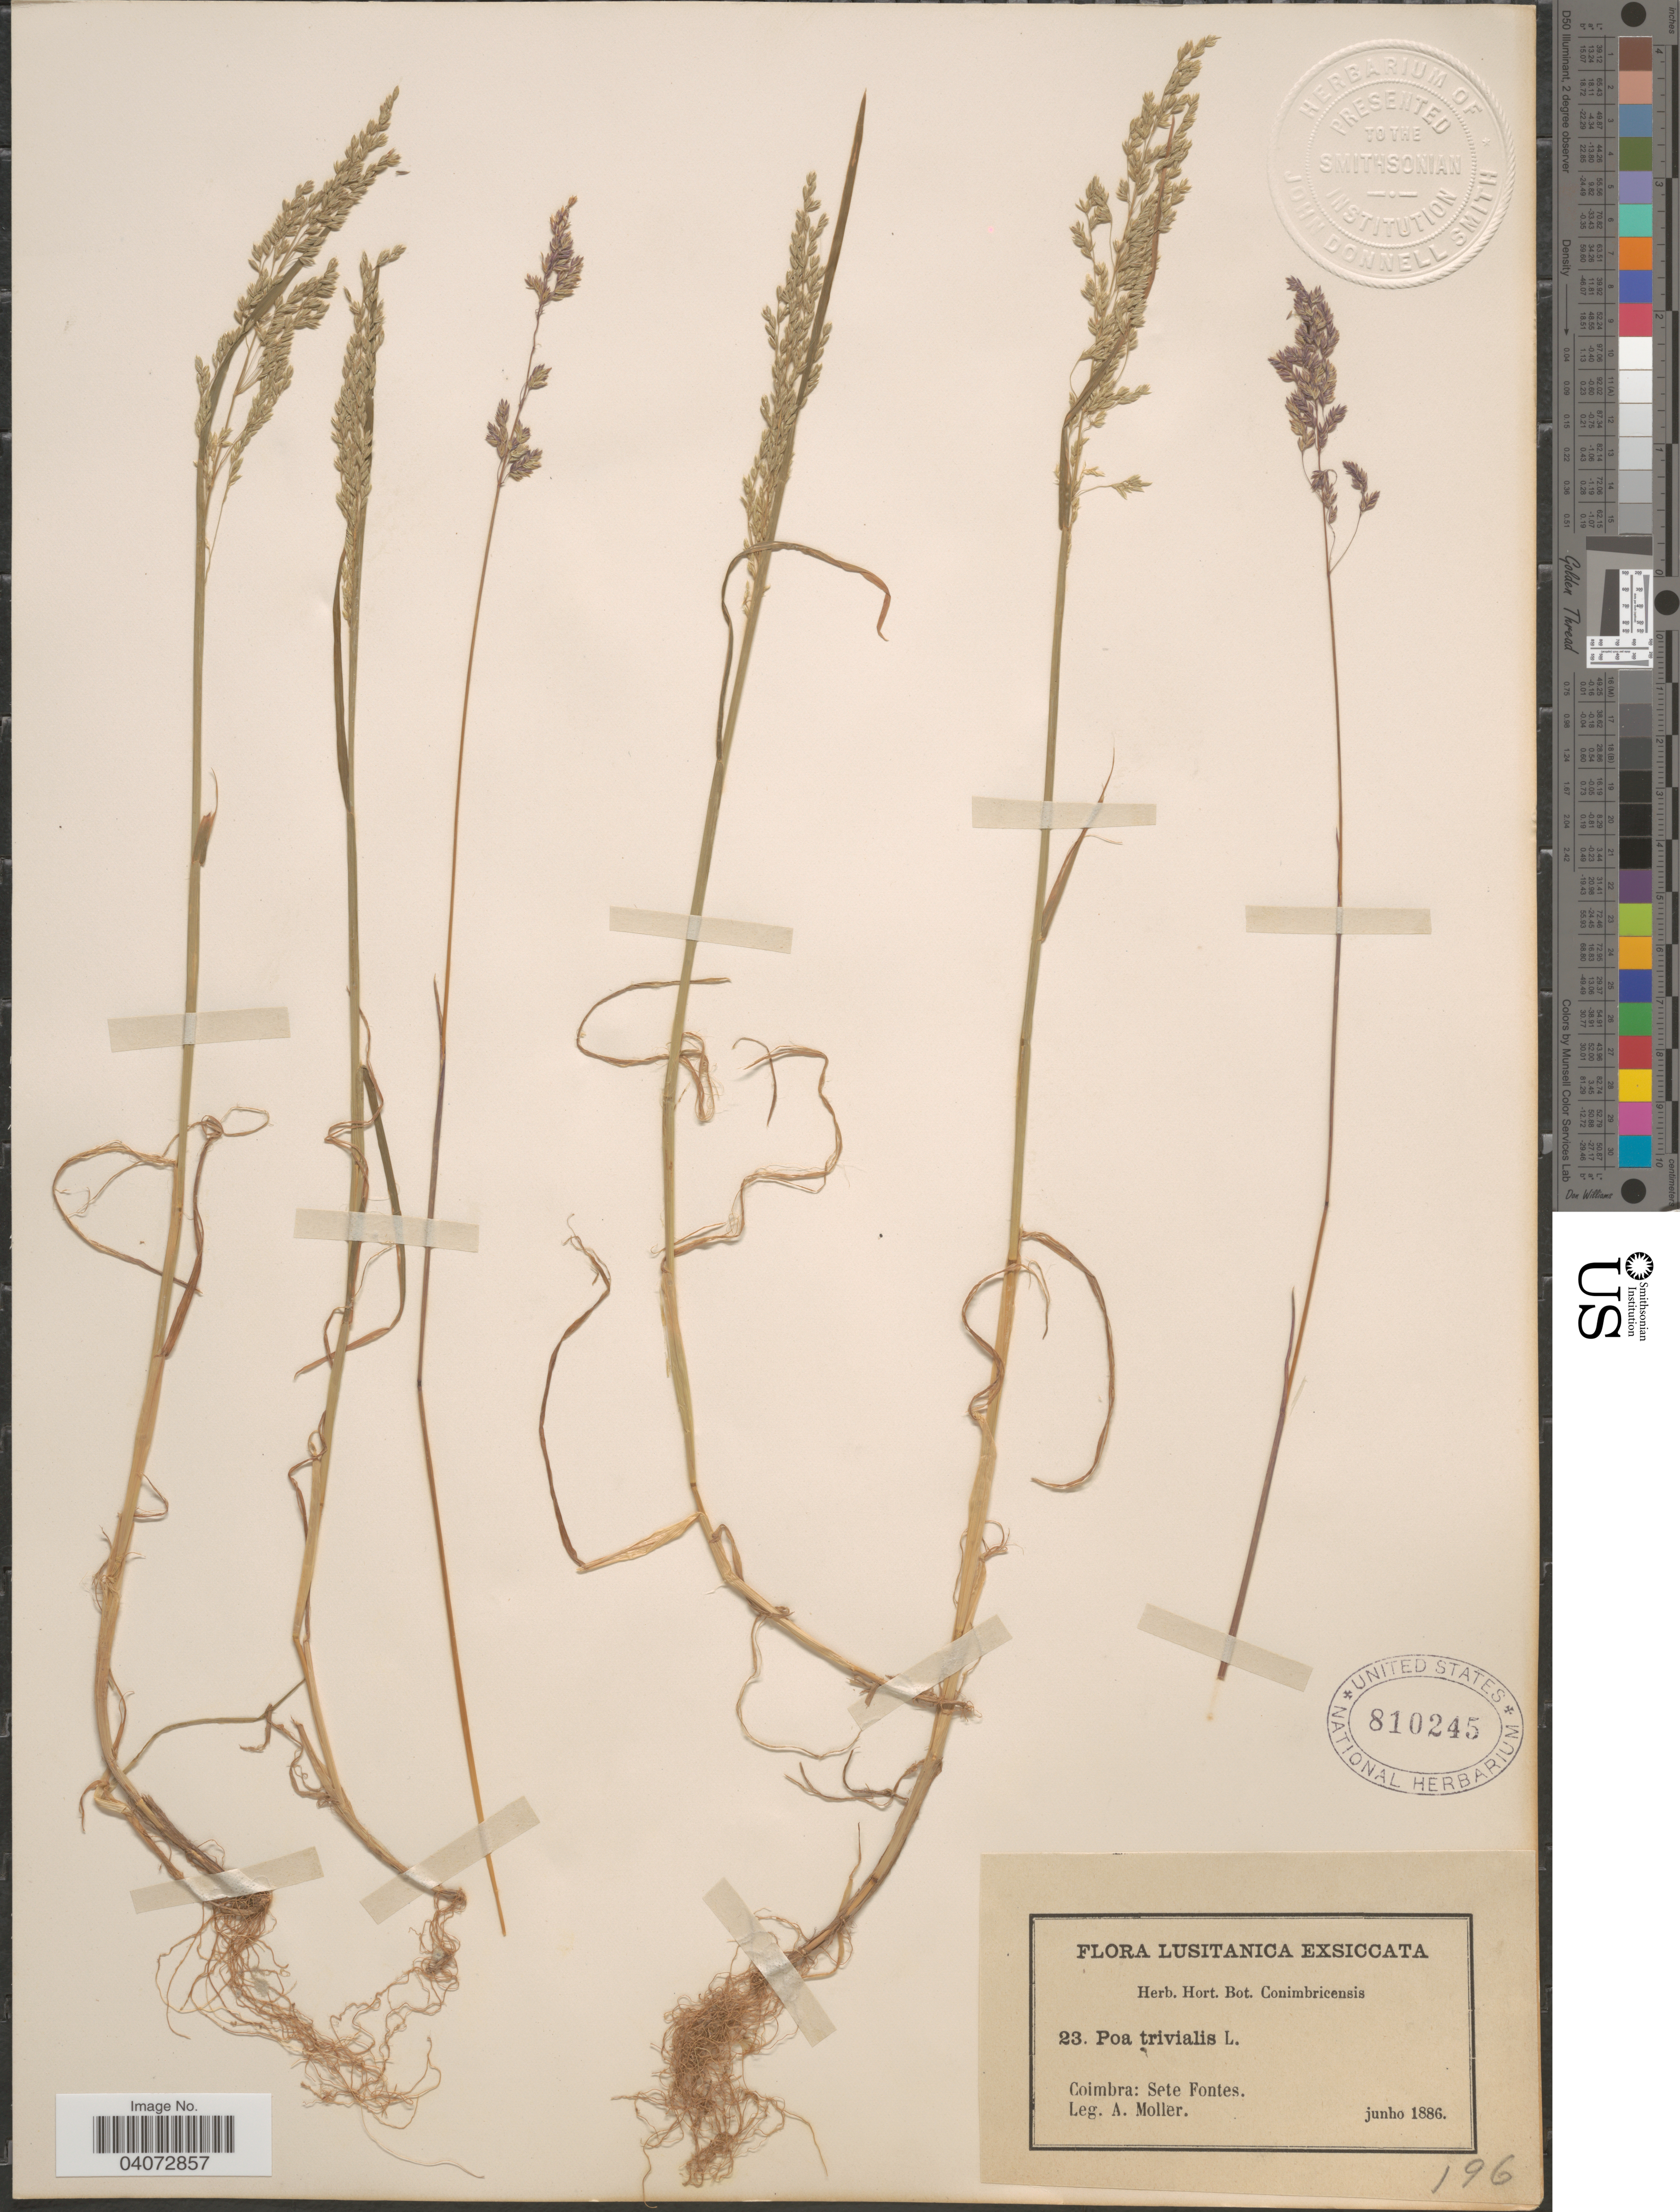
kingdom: Plantae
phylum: Tracheophyta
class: Liliopsida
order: Poales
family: Poaceae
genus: Poa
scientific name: Poa trivialis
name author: L.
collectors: A. Moller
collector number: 23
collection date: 1886-06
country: Portugal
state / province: Coimbra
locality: Lusitanica. Sete Fontes.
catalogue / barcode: US 810245